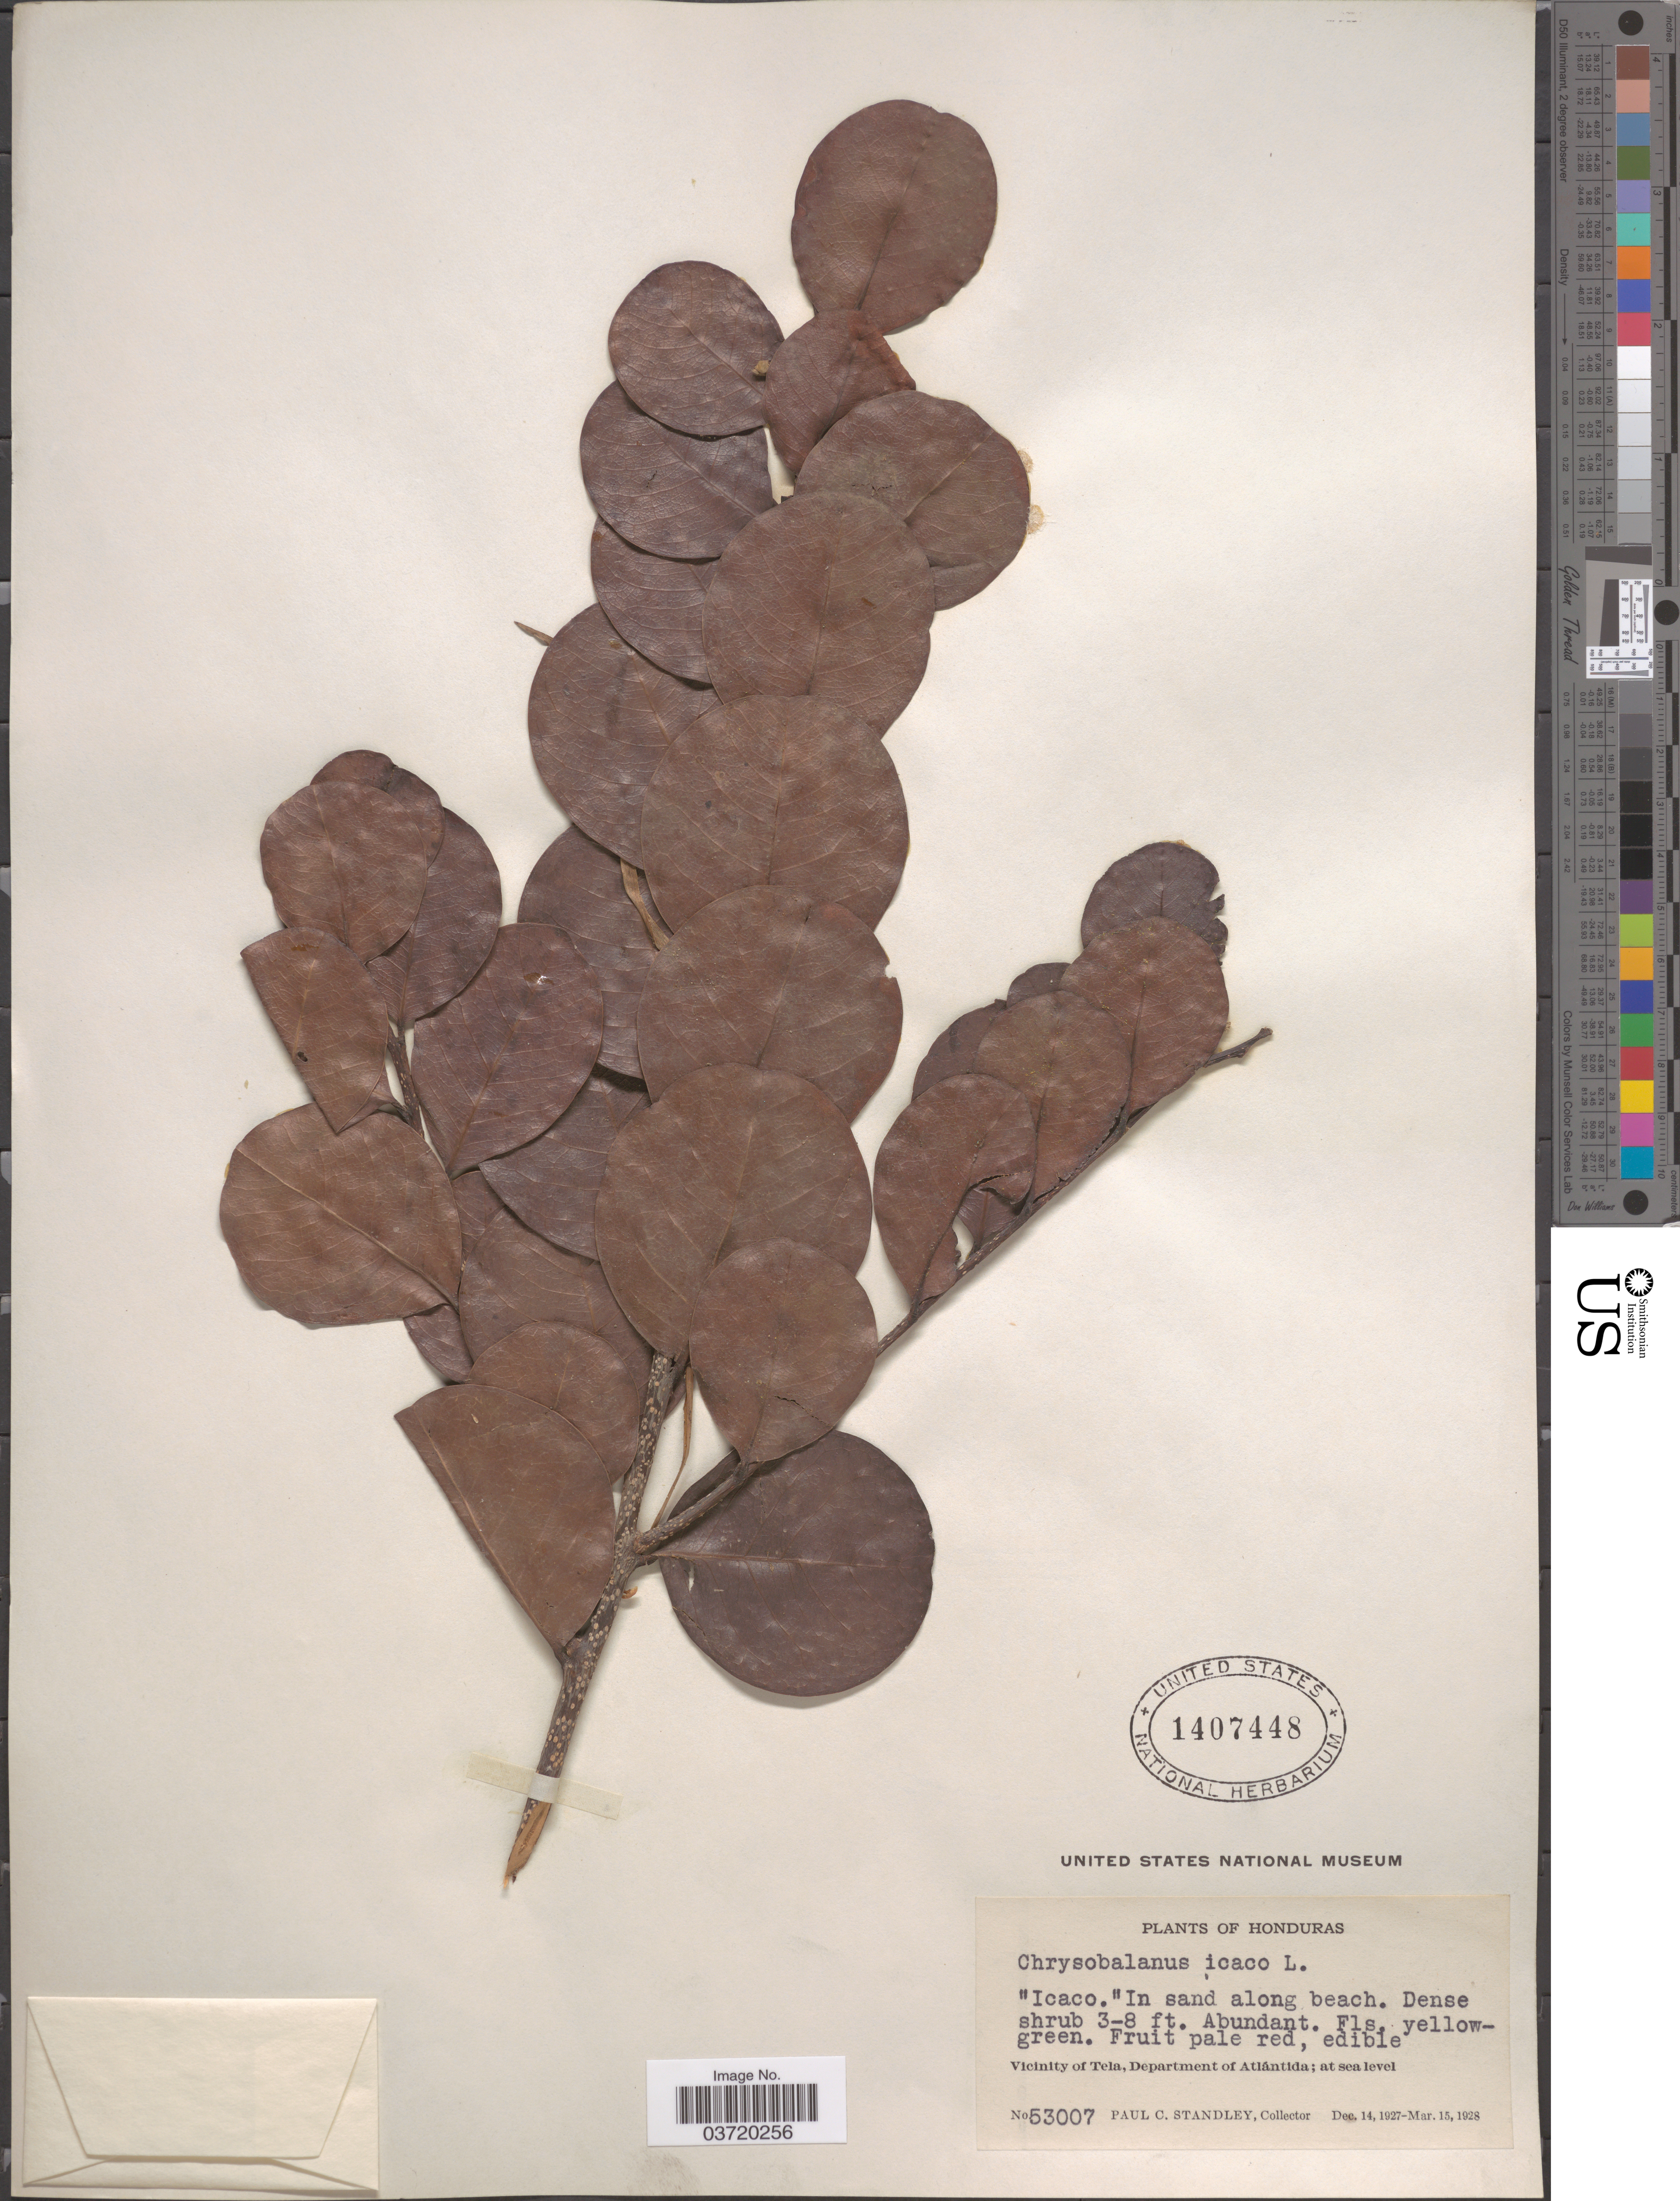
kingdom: Plantae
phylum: Tracheophyta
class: Magnoliopsida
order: Malpighiales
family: Chrysobalanaceae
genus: Chrysobalanus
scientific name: Chrysobalanus icaco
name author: L.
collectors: P. C. Standley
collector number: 53007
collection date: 1927-12-14/1928-03-15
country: Honduras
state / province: Atlantida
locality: In sand along beach. Vicinity of Tela, Department of Atlántida.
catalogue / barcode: US 1407448